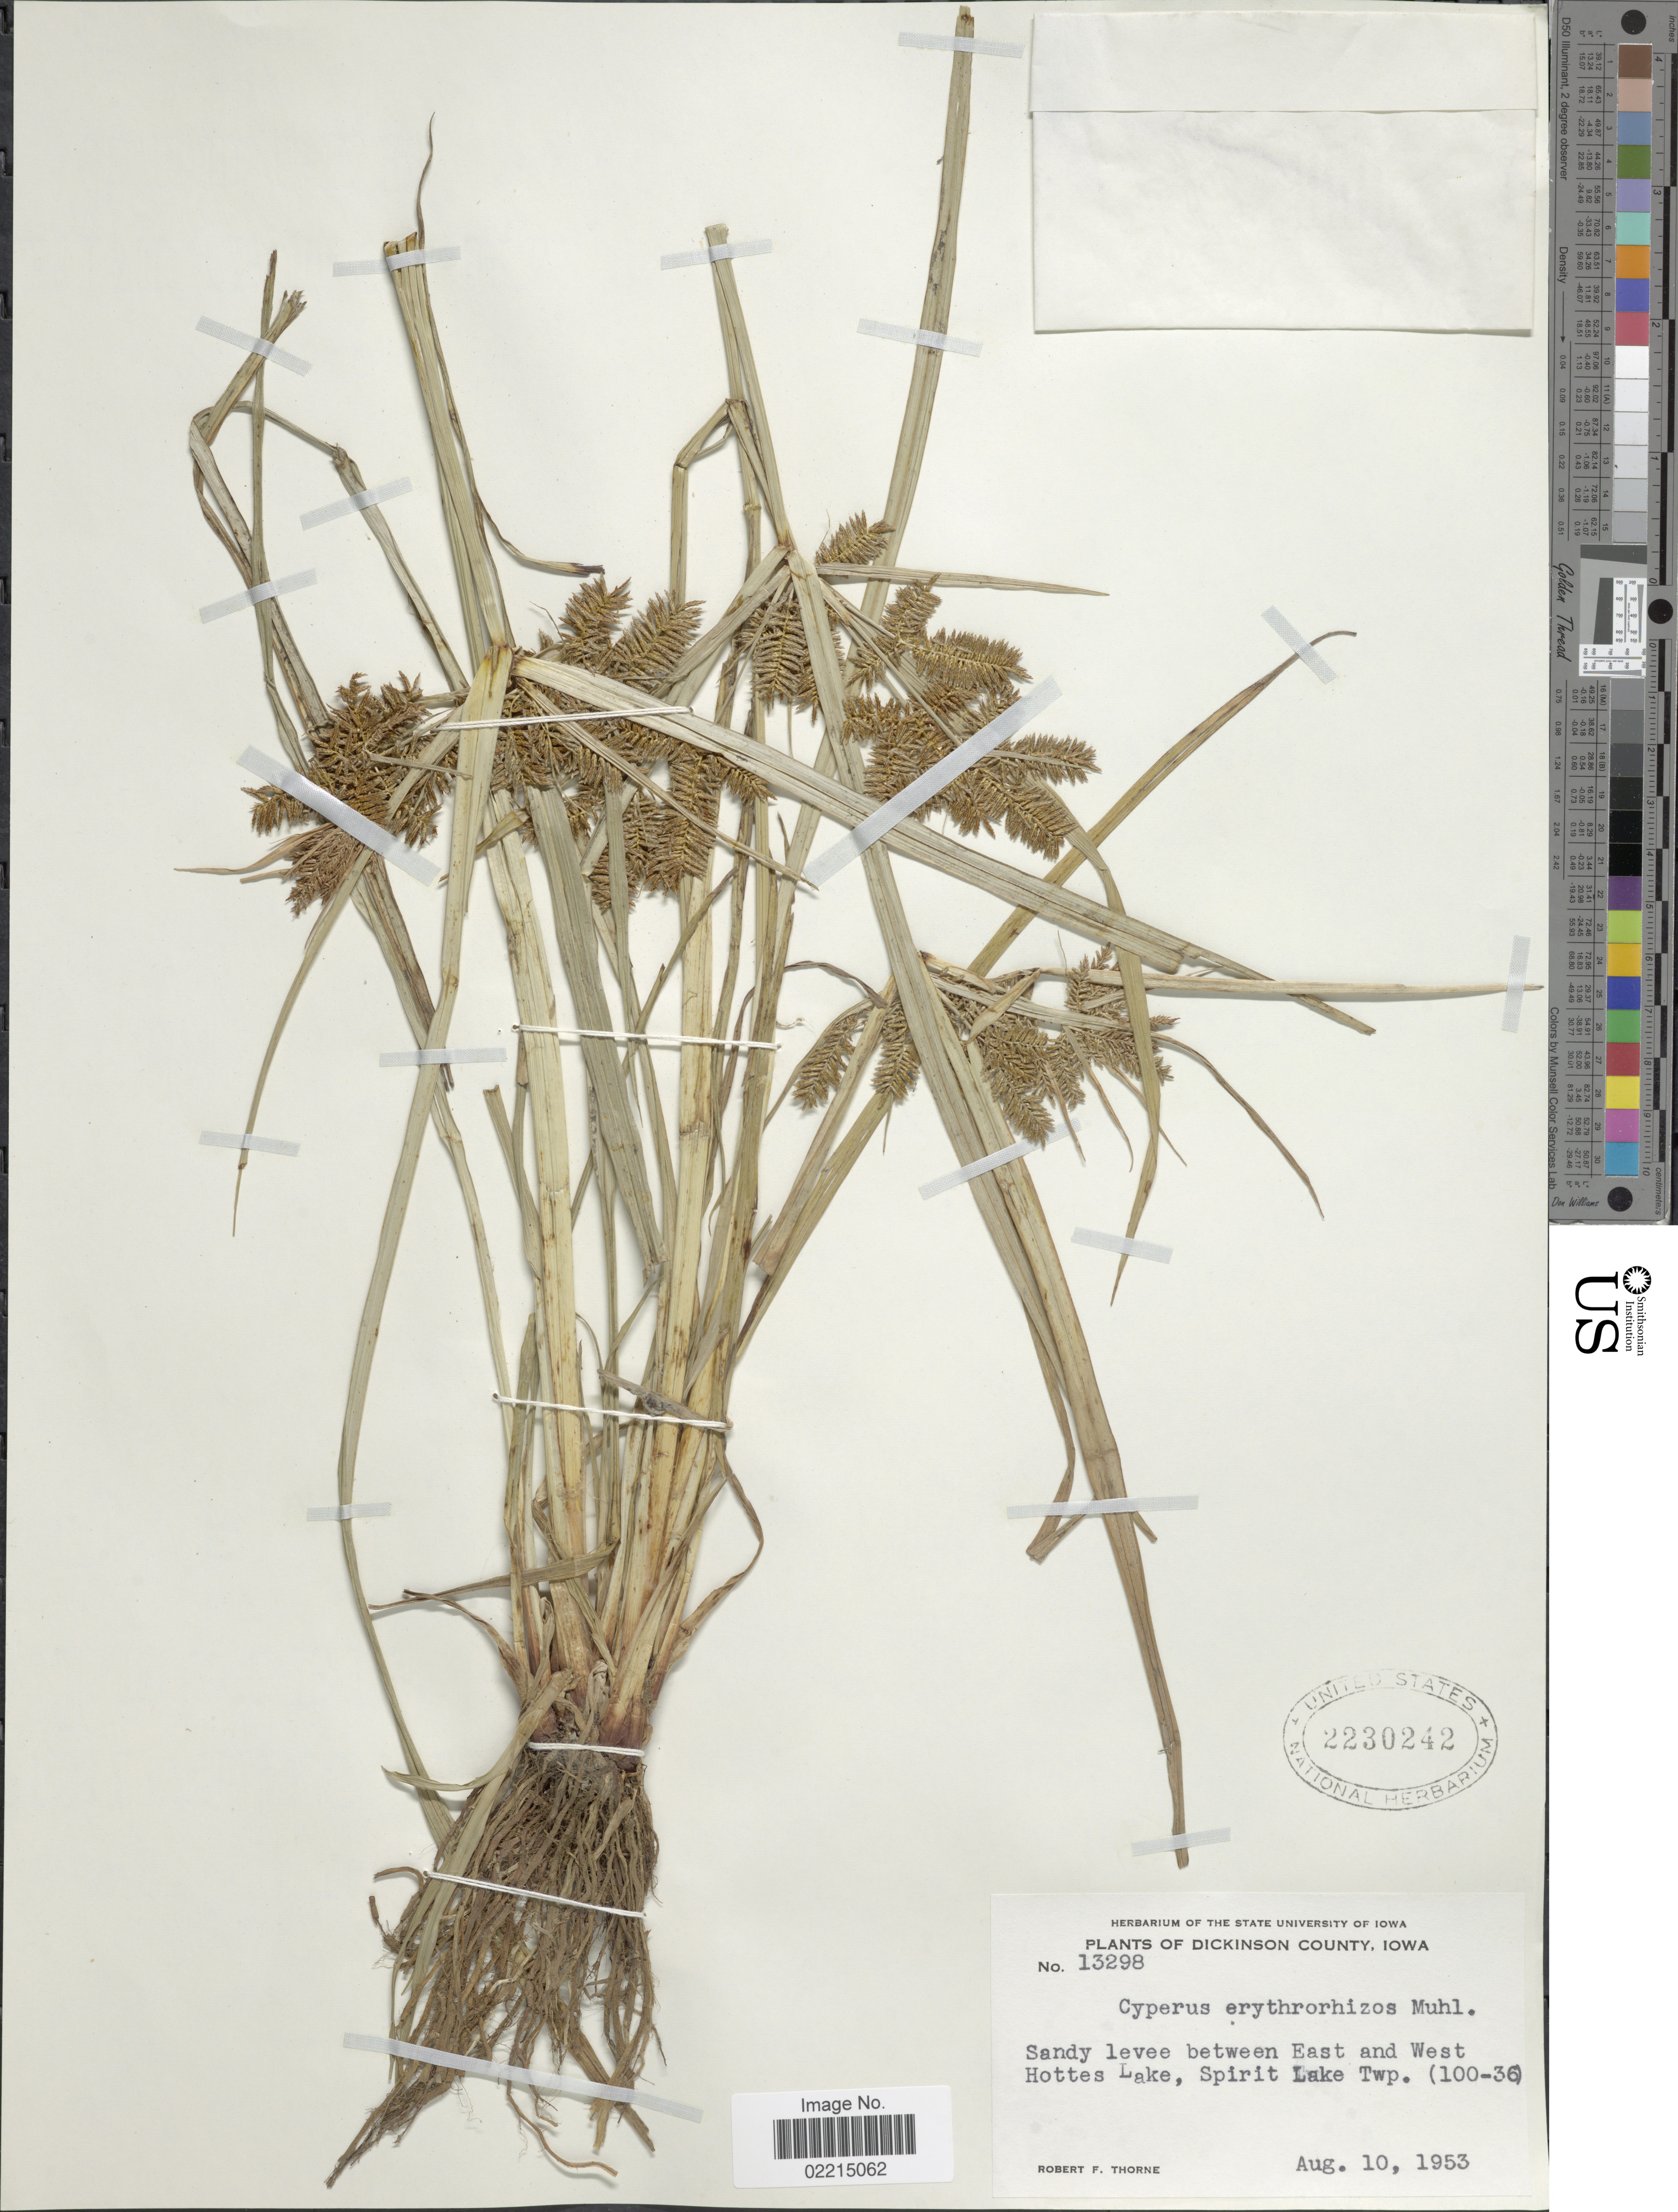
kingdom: Plantae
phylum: Tracheophyta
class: Liliopsida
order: Poales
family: Cyperaceae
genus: Cyperus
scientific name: Cyperus erythrorhizos Muhl.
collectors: R. F. Thorne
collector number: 13298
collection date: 1953-08-10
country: United States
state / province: Iowa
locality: Dickinson County. between East and West Hottes Lake, Spirit Lake Twp. (100-36) [unsure placement]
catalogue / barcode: US 2230242